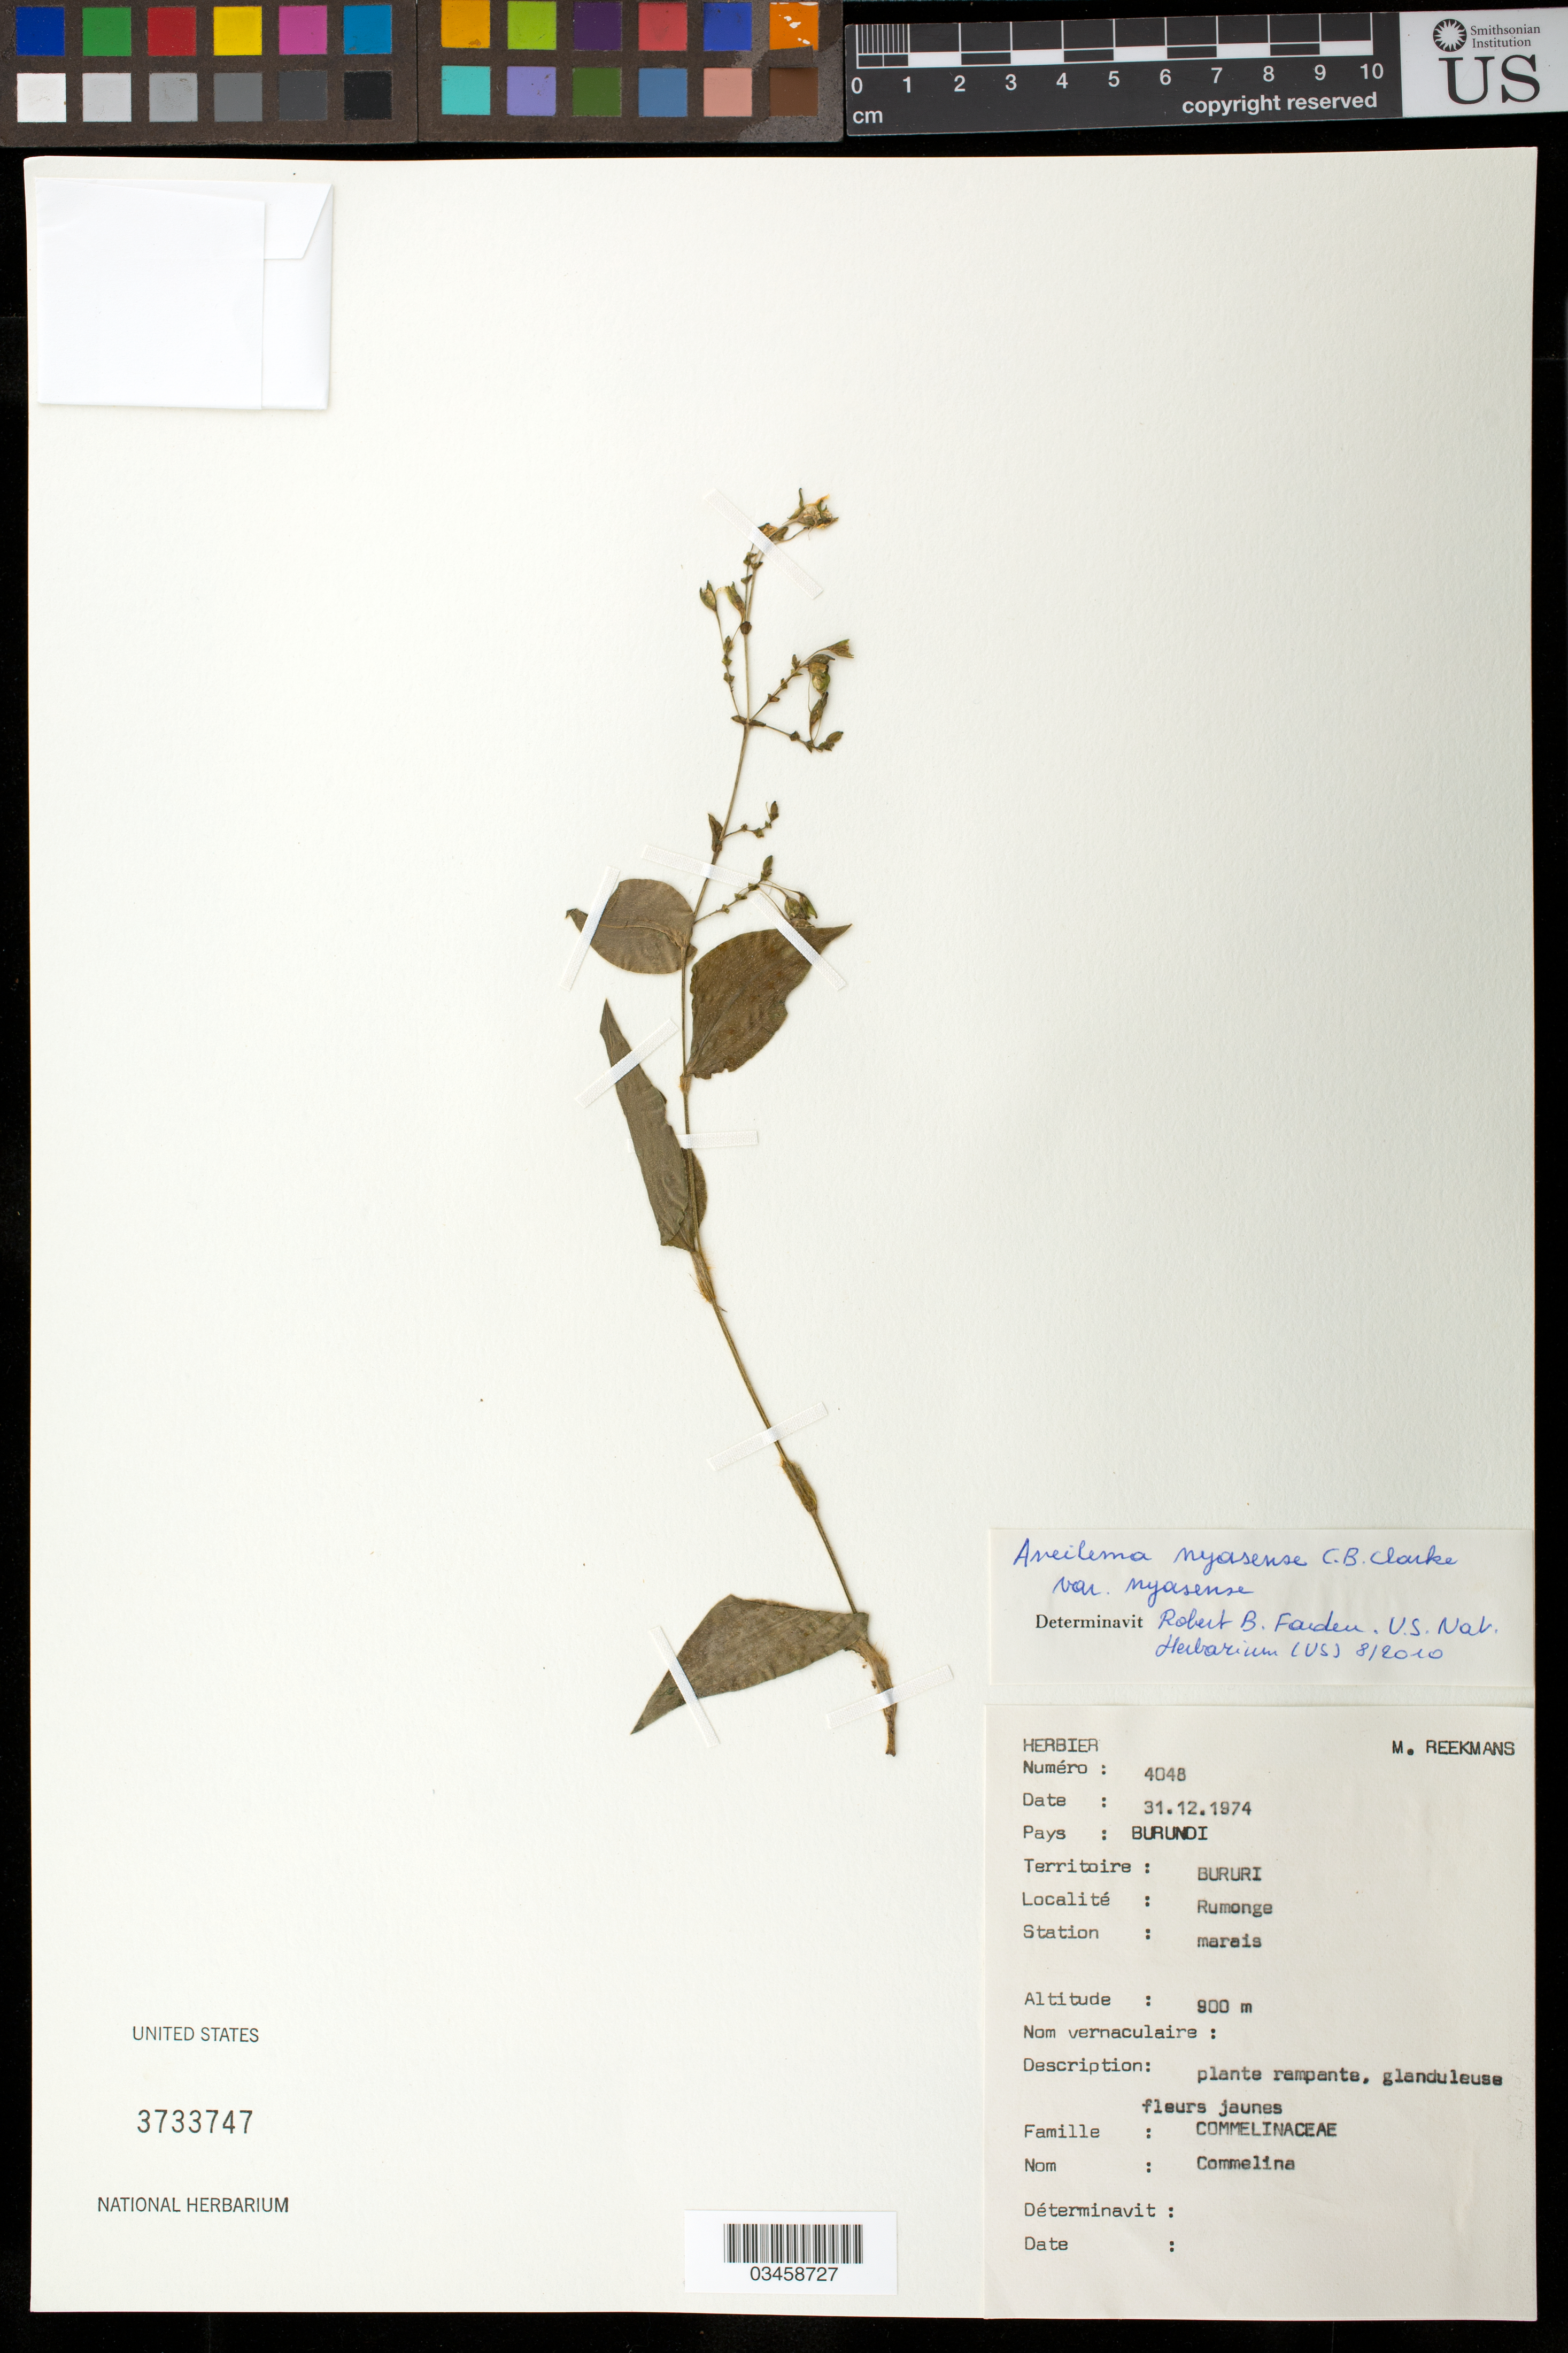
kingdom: Plantae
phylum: Tracheophyta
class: Liliopsida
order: Commelinales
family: Commelinaceae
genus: Aneilema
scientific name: Aneilema nyasense var. nyasense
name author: C.B. Clarke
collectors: M. Reekmans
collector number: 4048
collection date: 1974-12-31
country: Burundi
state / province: Bururi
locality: Rumonge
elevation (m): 900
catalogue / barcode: US 3733747